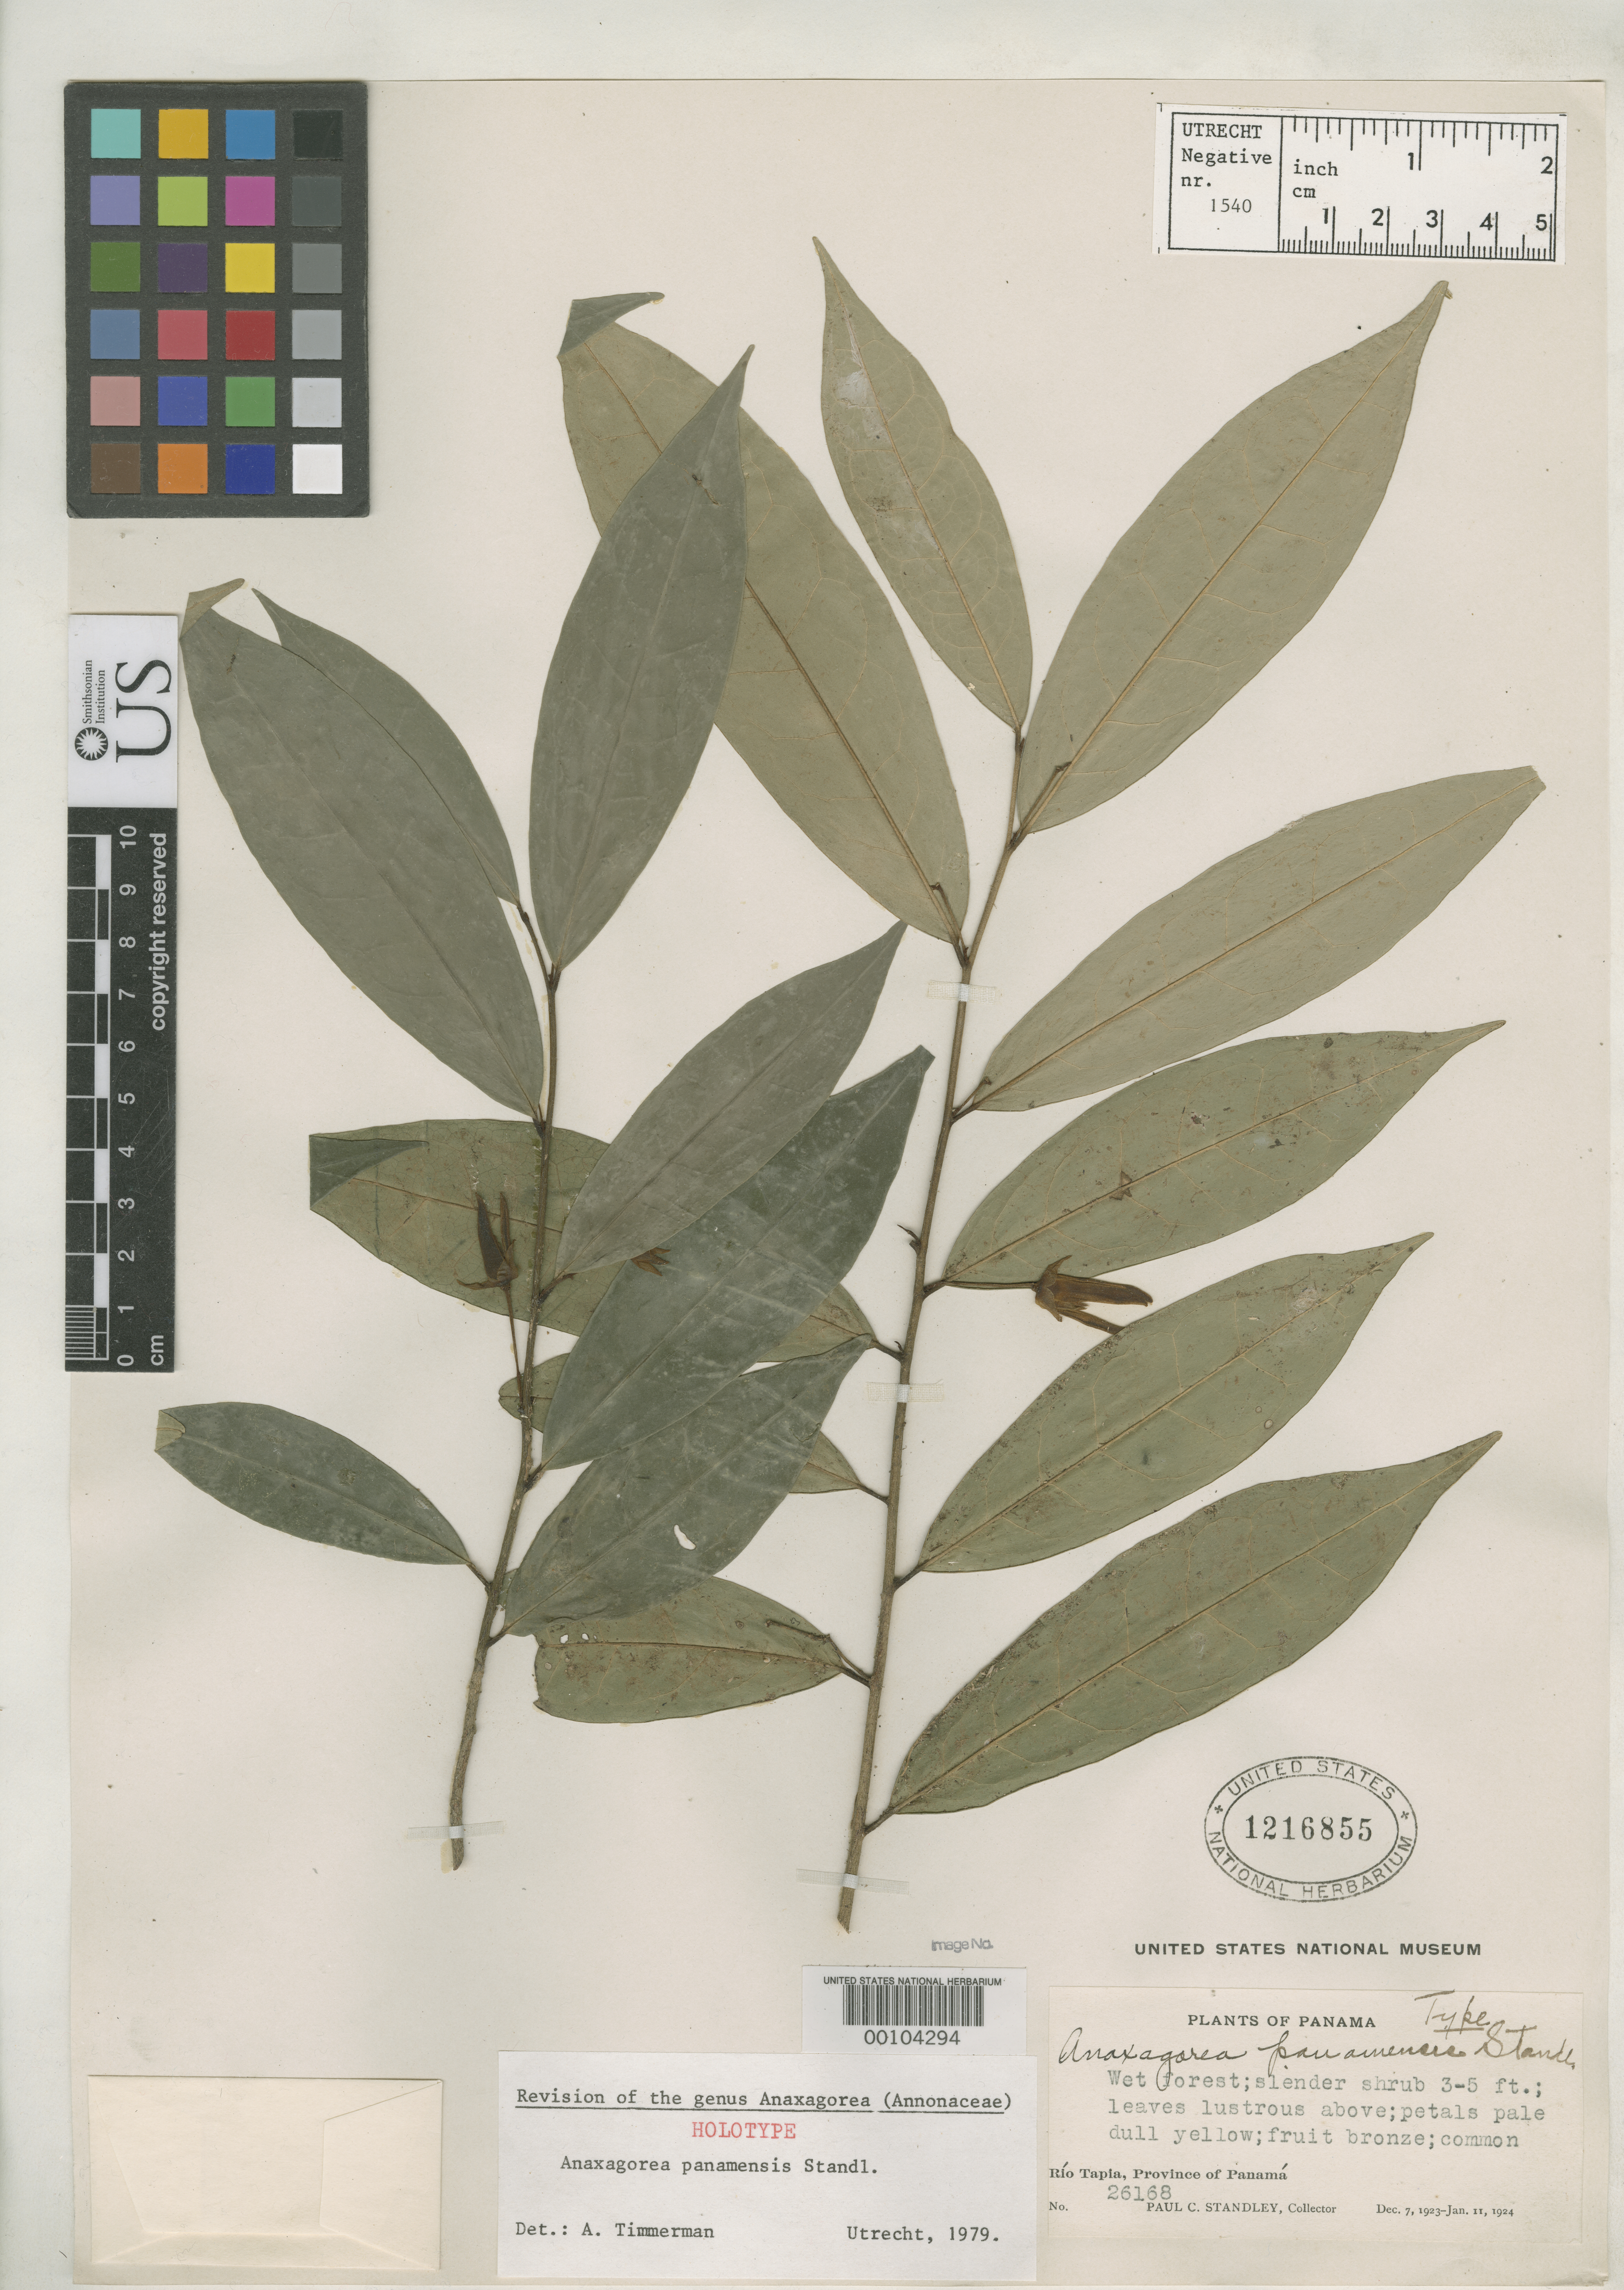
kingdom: Plantae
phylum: Tracheophyta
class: Magnoliopsida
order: Magnoliales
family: Annonaceae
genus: Anaxagorea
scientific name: Anaxagorea panamensis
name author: Standl.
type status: Holotype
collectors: P. C. Standley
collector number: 26168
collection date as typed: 07 Dec 1923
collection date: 1923-12-07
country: Panama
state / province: Panamá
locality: Rio Tapia.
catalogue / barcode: US 1216855